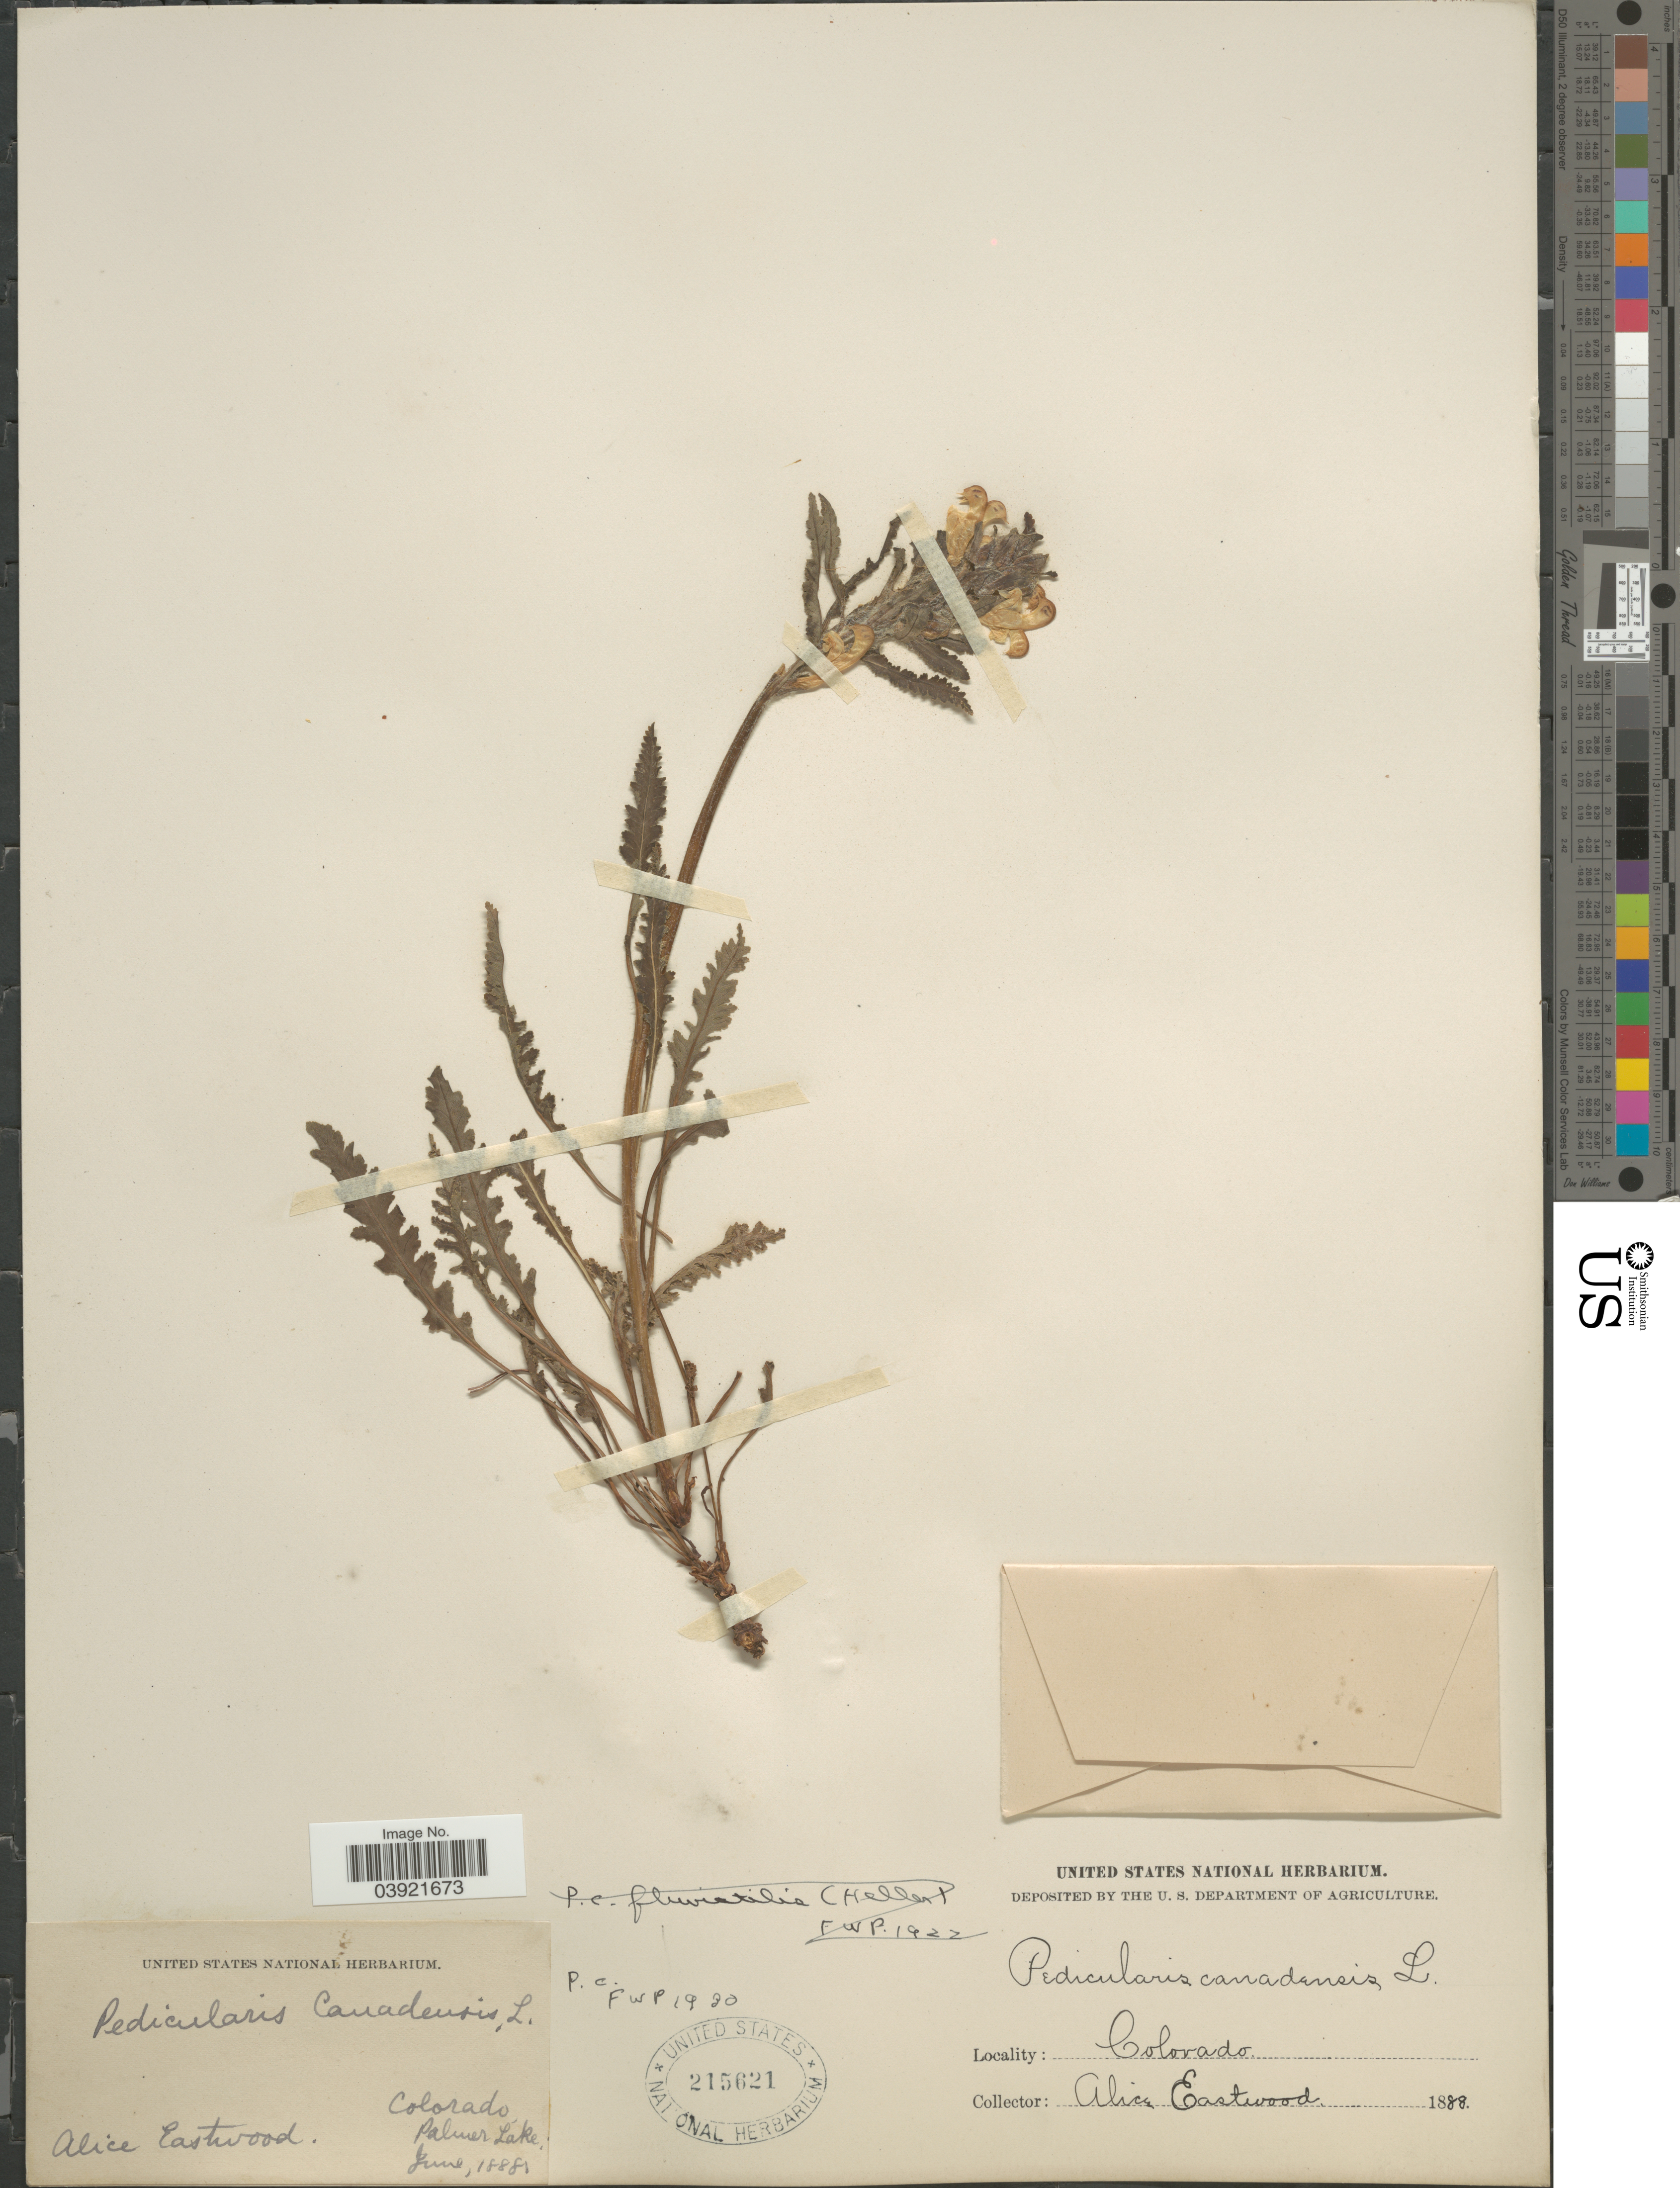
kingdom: Plantae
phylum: Tracheophyta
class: Magnoliopsida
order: Lamiales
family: Orobanchaceae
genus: Pedicularis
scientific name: Pedicularis canadensis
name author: L.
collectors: A. Eastwood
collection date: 1888-06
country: United States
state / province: Colorado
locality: Palmer Lake.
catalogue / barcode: US 215621